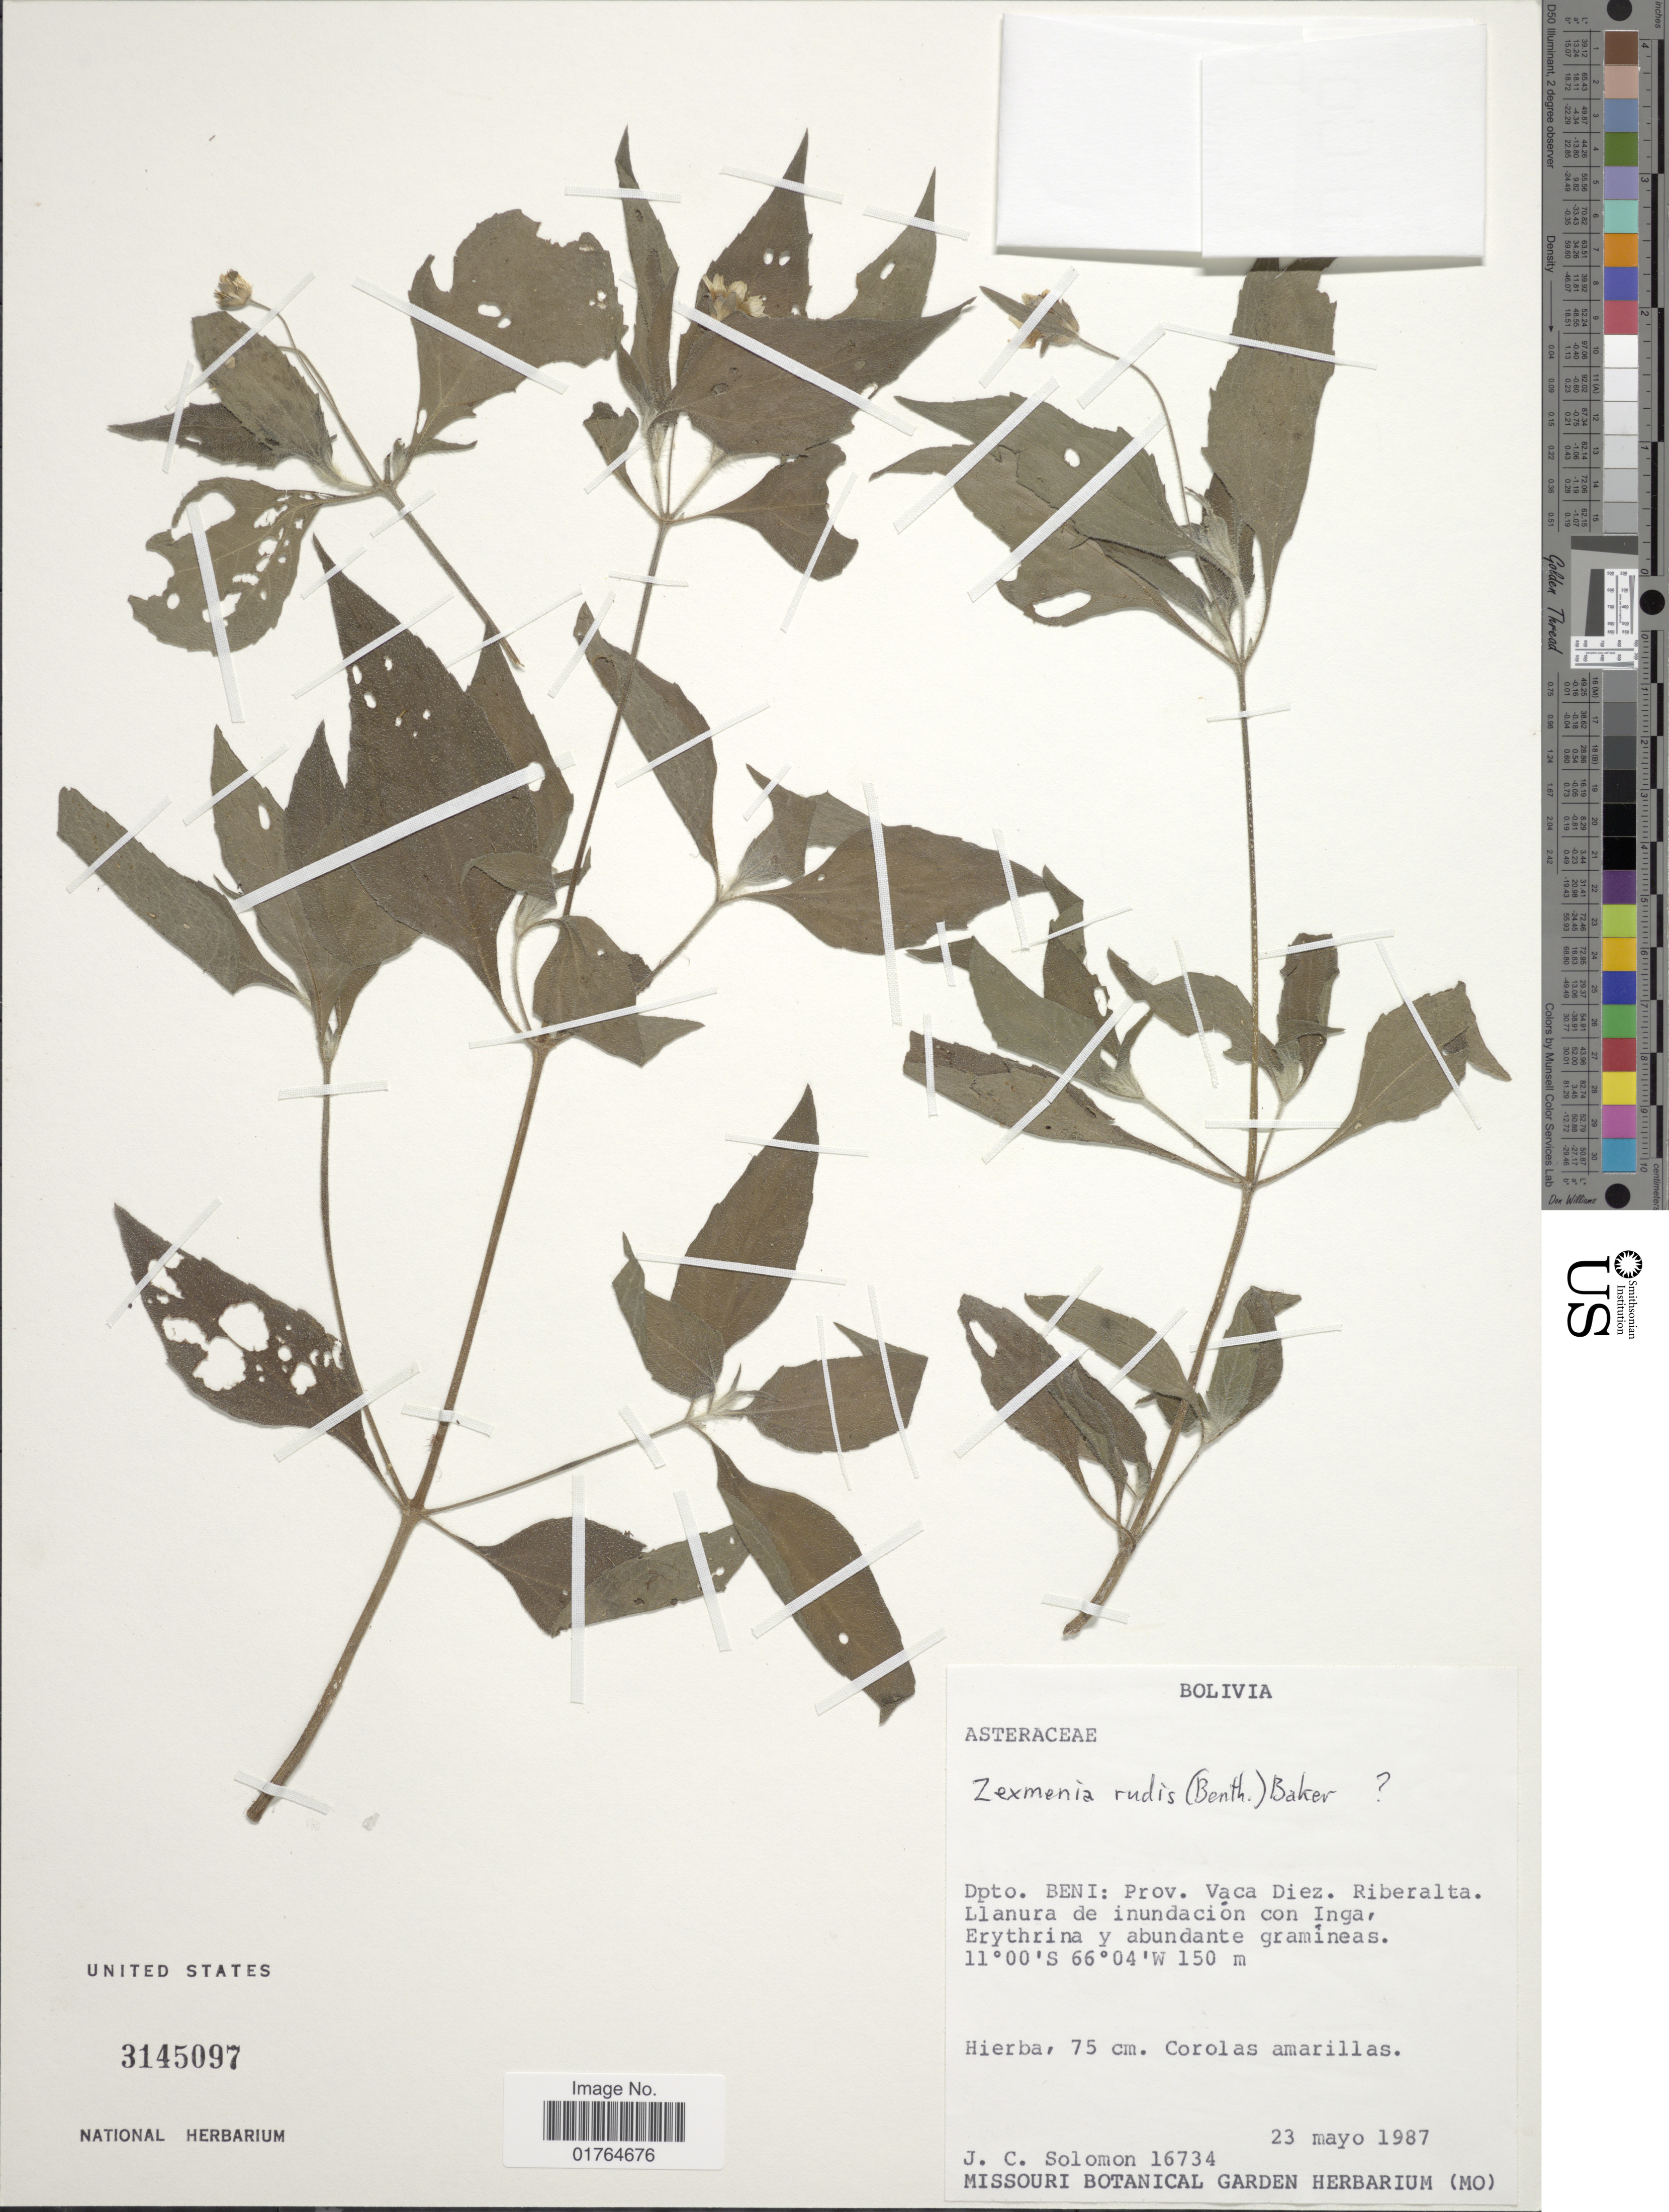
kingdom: Plantae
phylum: Tracheophyta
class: Magnoliopsida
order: Asterales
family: Asteraceae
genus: Wedelia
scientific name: Wedelia rudis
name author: (Baker) Benth. ex H. Rob.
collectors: J. C. Solomon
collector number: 16734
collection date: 1987-05-23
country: Bolivia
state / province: Beni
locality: Prov. Vaca Diez, Riberalta, Llanura de inundacion con Inga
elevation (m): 150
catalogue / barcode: US 3145097